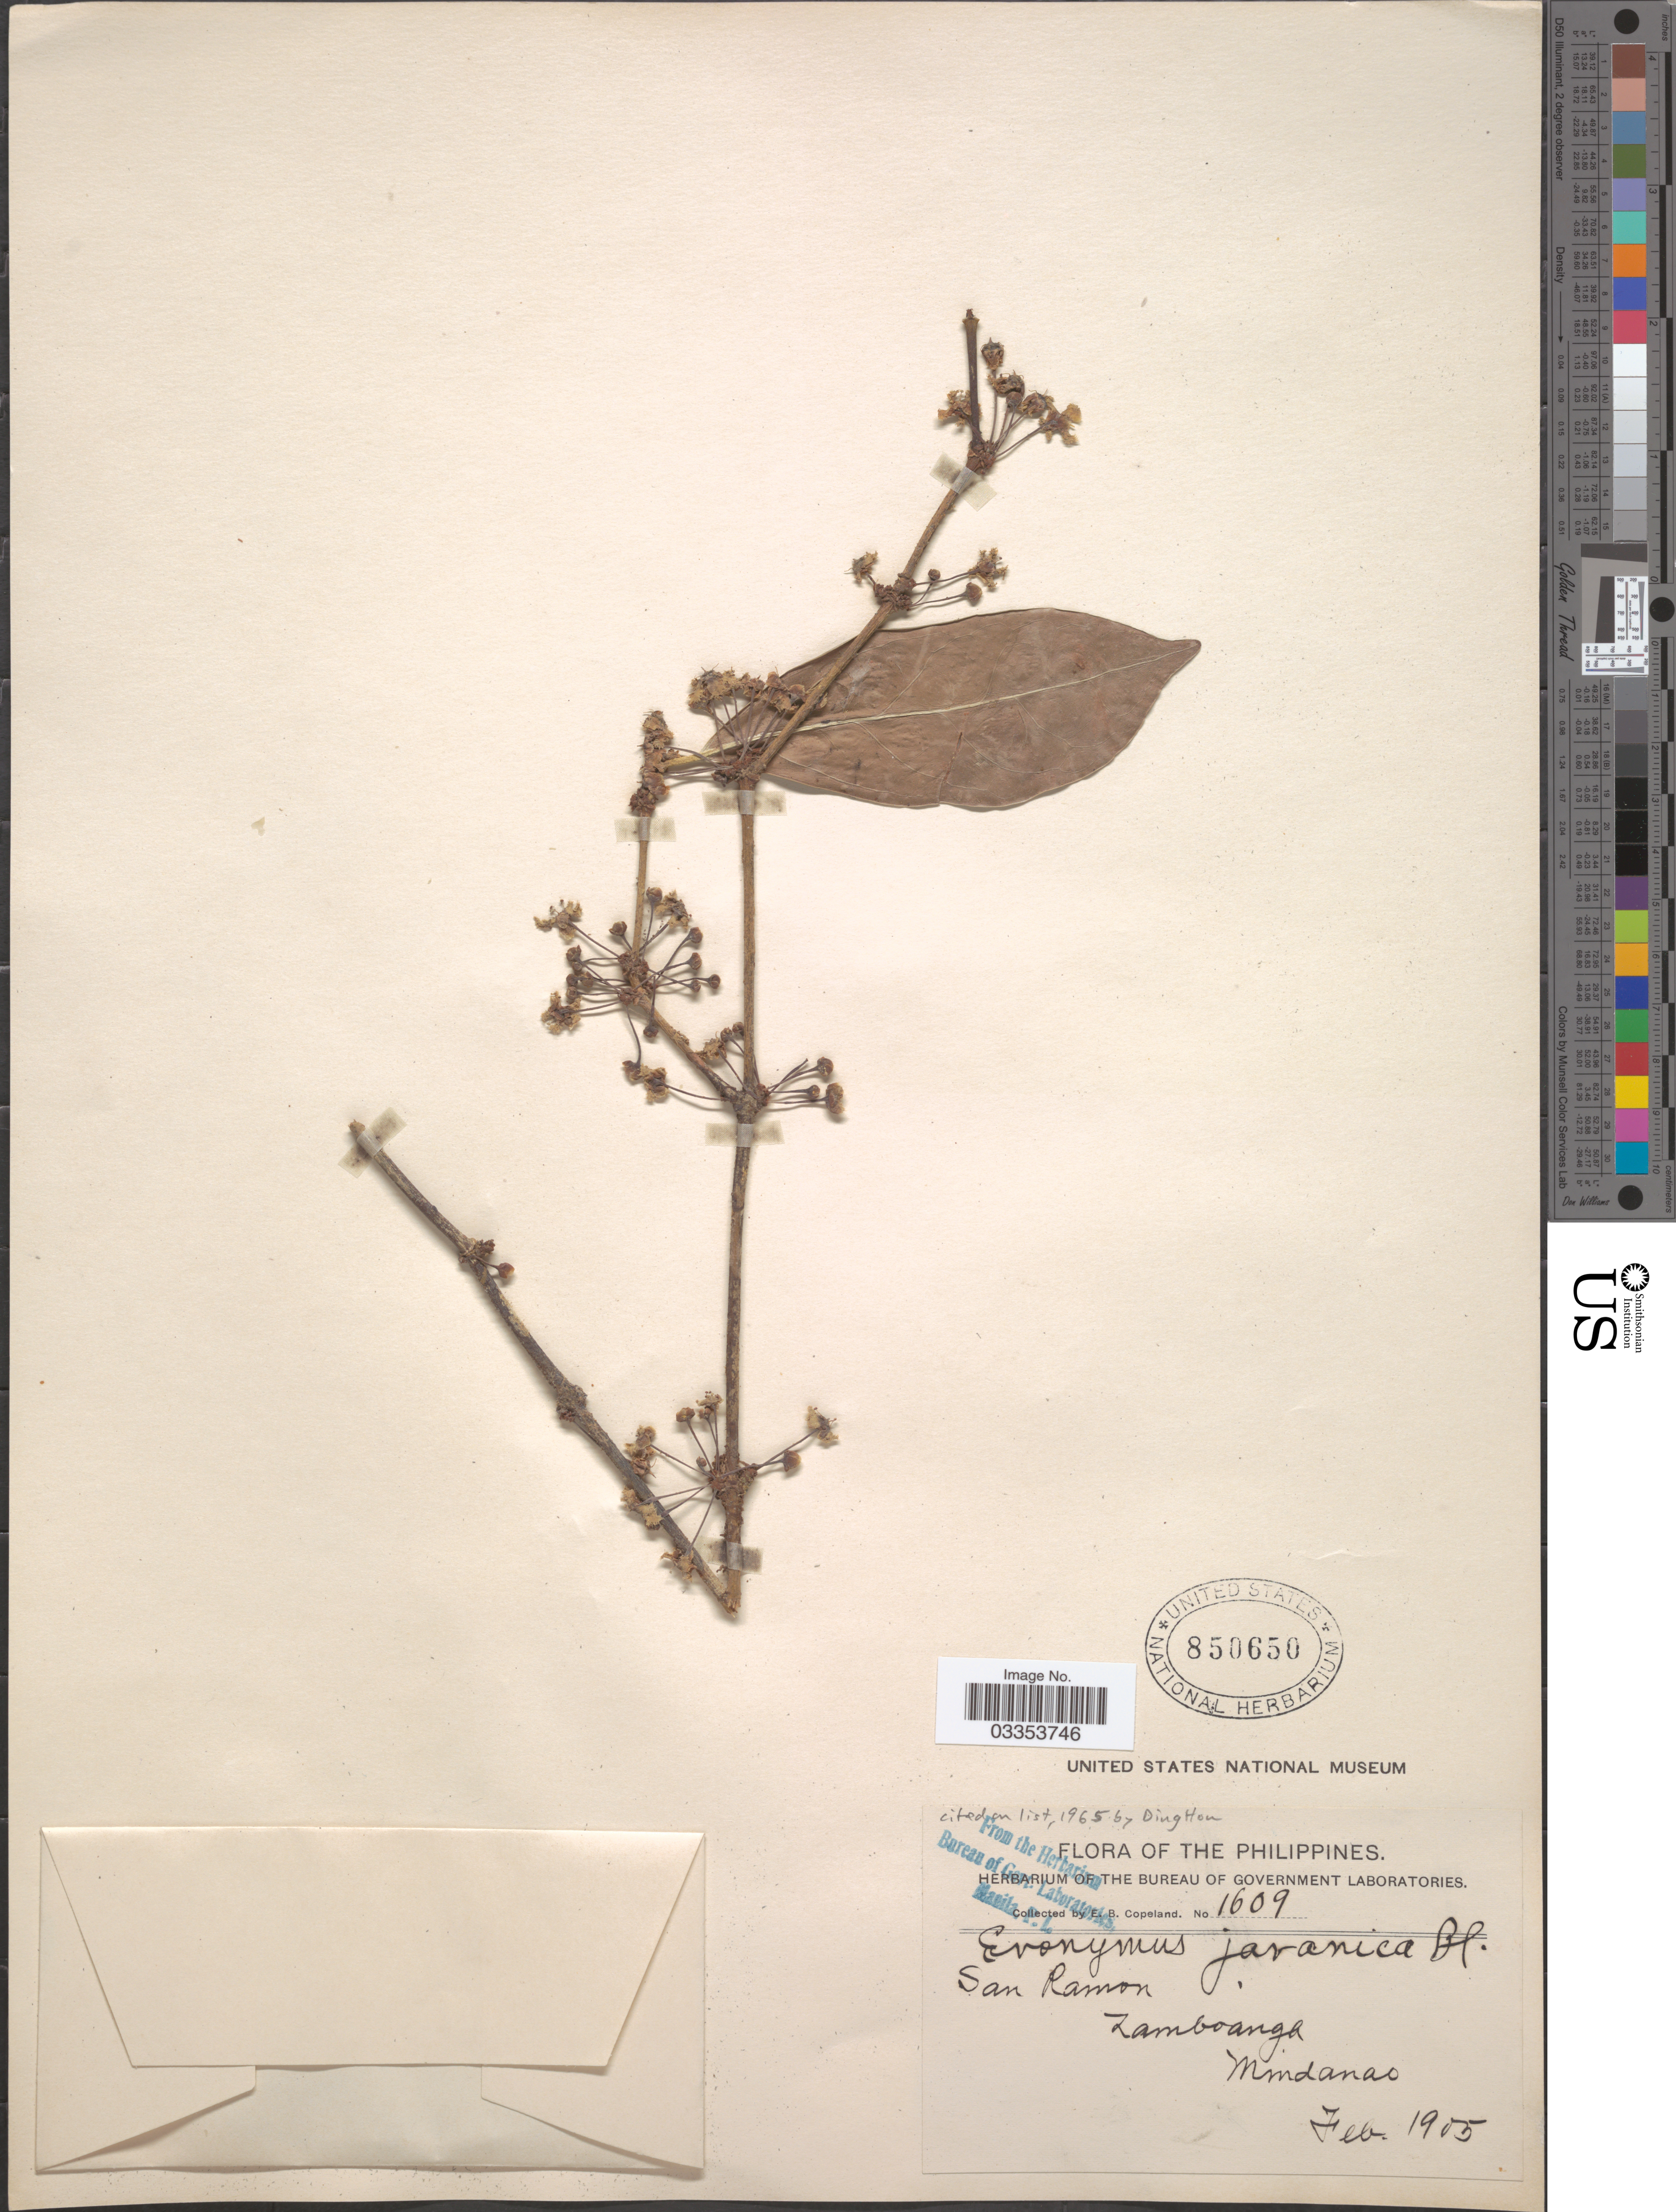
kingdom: Plantae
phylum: Tracheophyta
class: Magnoliopsida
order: Celastrales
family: Celastraceae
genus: Euonymus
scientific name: Euonymus indicus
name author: B. Heyne ex Wall.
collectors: E. B. Copeland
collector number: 1609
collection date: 1905-02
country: Philippines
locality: San Ramon, Zamboanga, Mindanao.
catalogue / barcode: US 850650